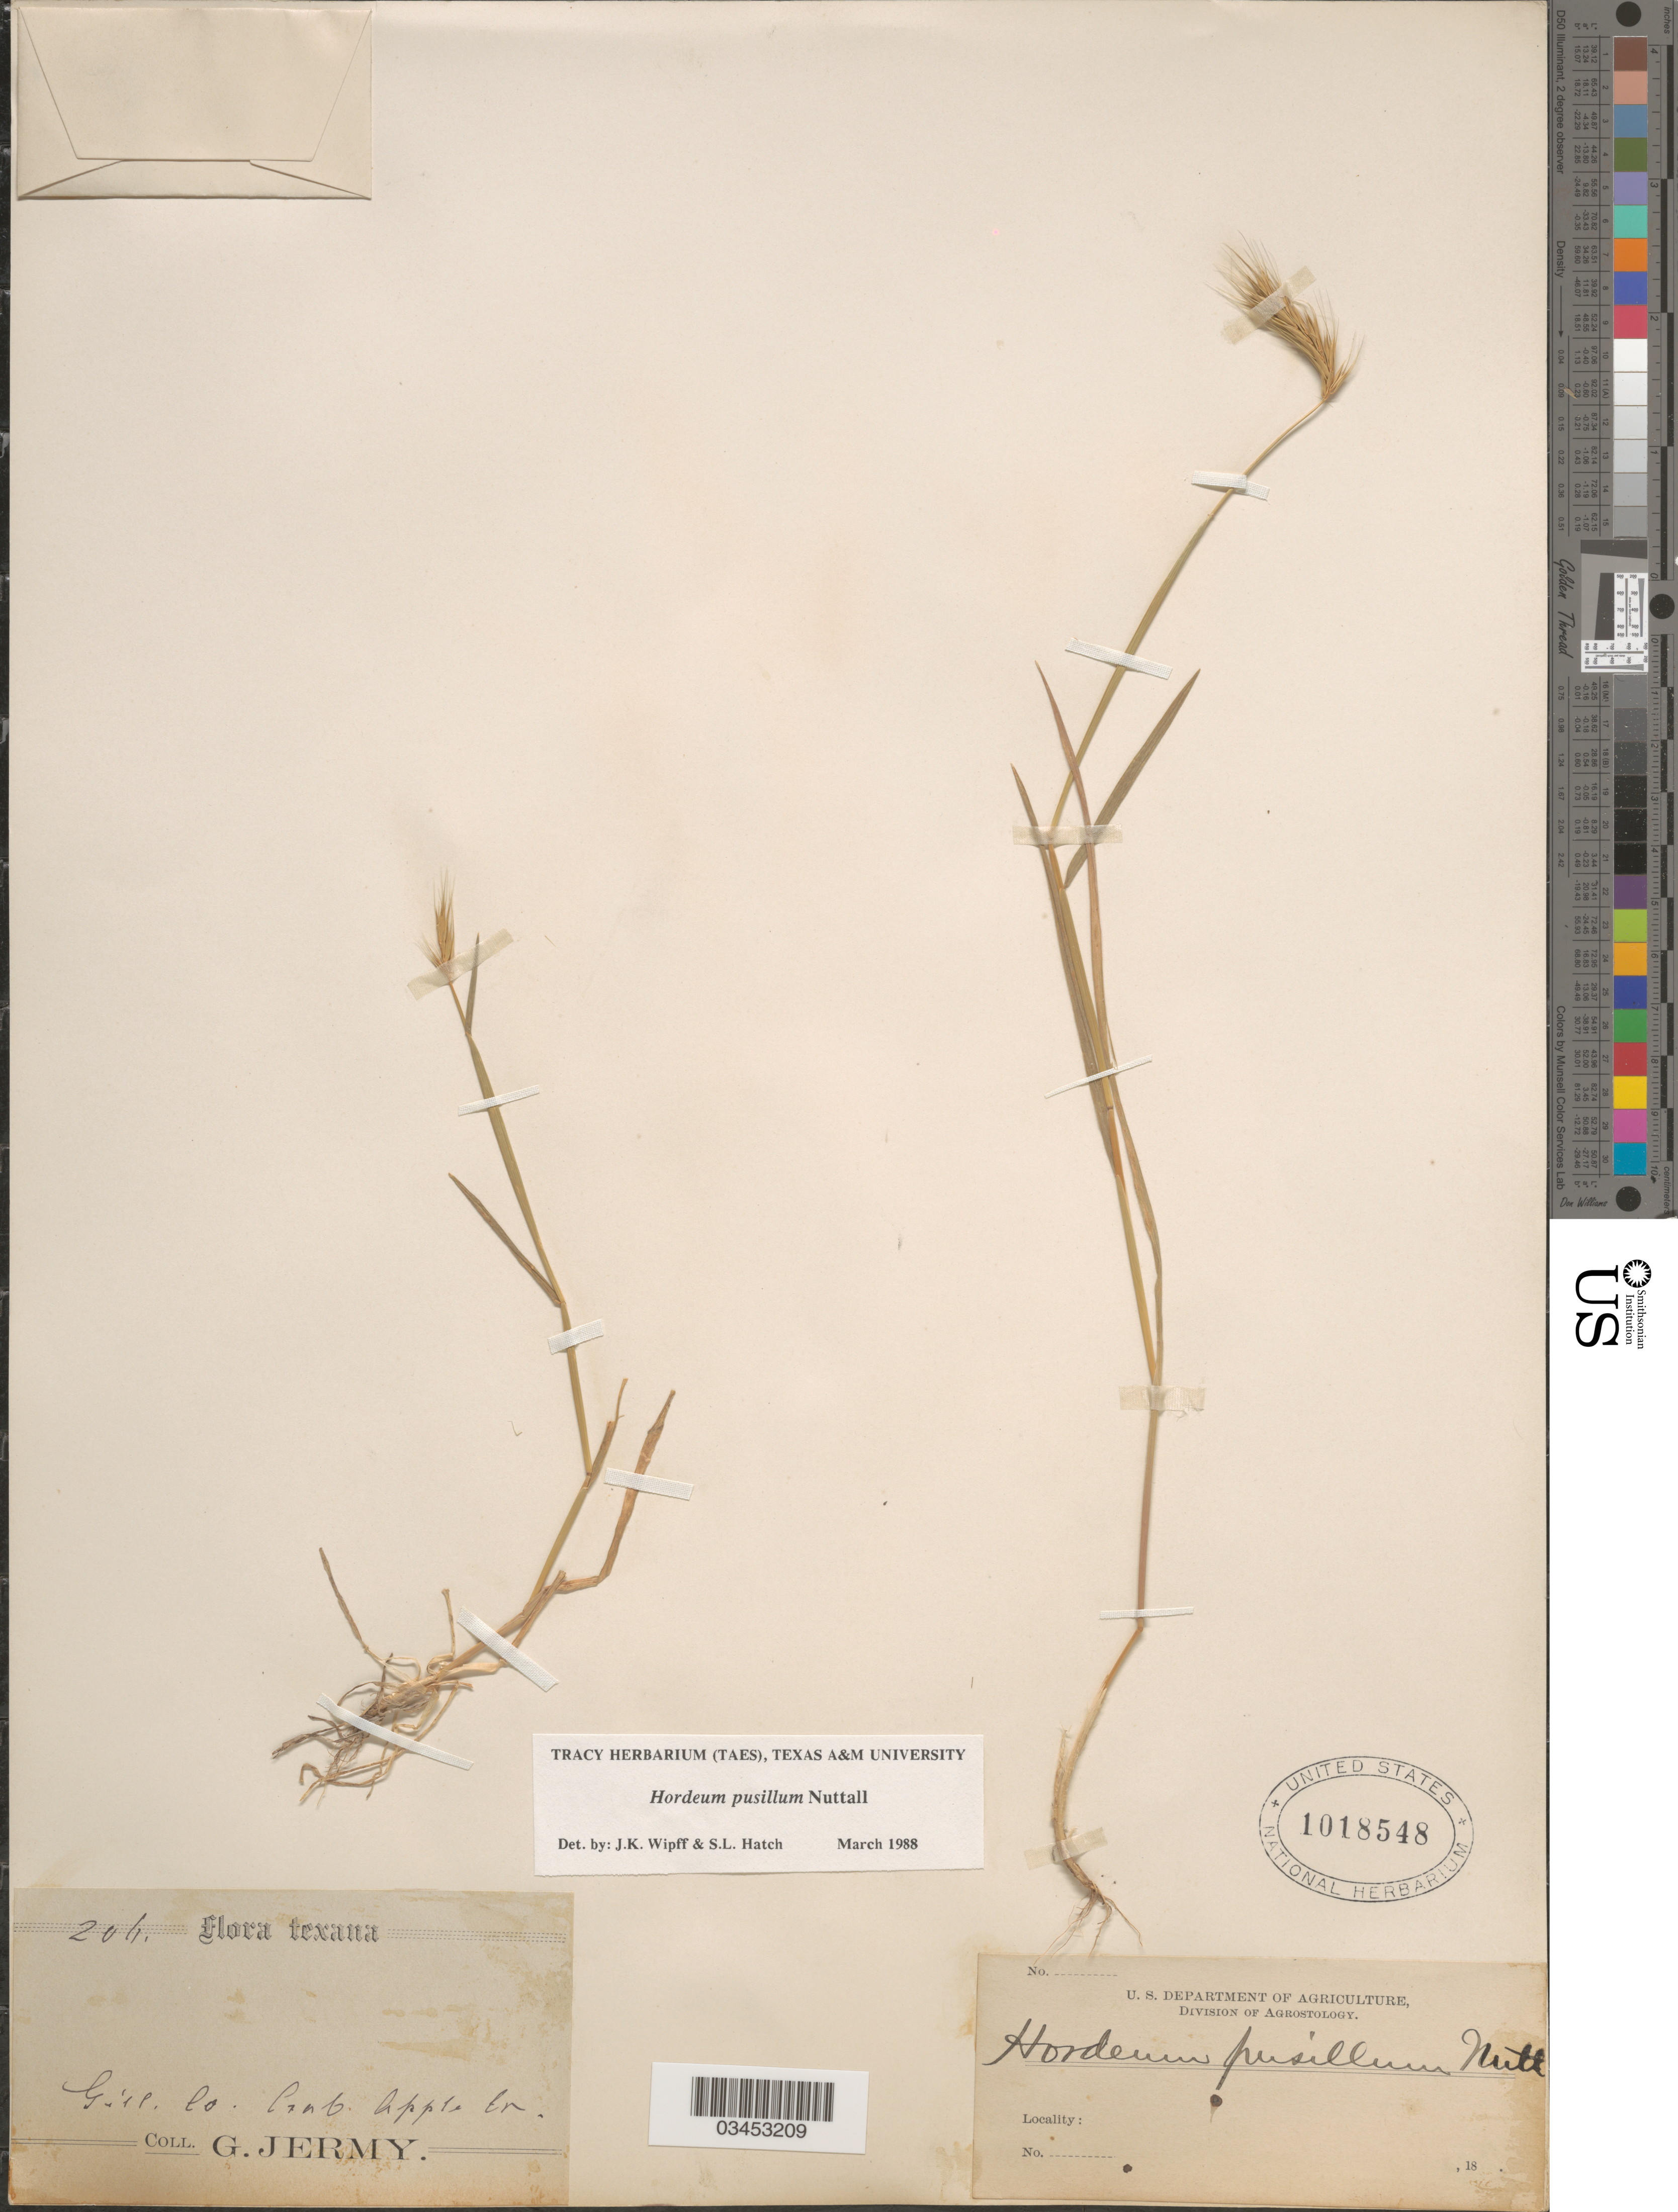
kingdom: Plantae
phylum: Tracheophyta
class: Liliopsida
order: Poales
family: Poaceae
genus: Hordeum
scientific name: Hordeum pusillum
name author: Nutt.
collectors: G. Jermy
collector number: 204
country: United States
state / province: Texas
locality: Gill. Co. Crab Apple Cr.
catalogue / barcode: US 1018548